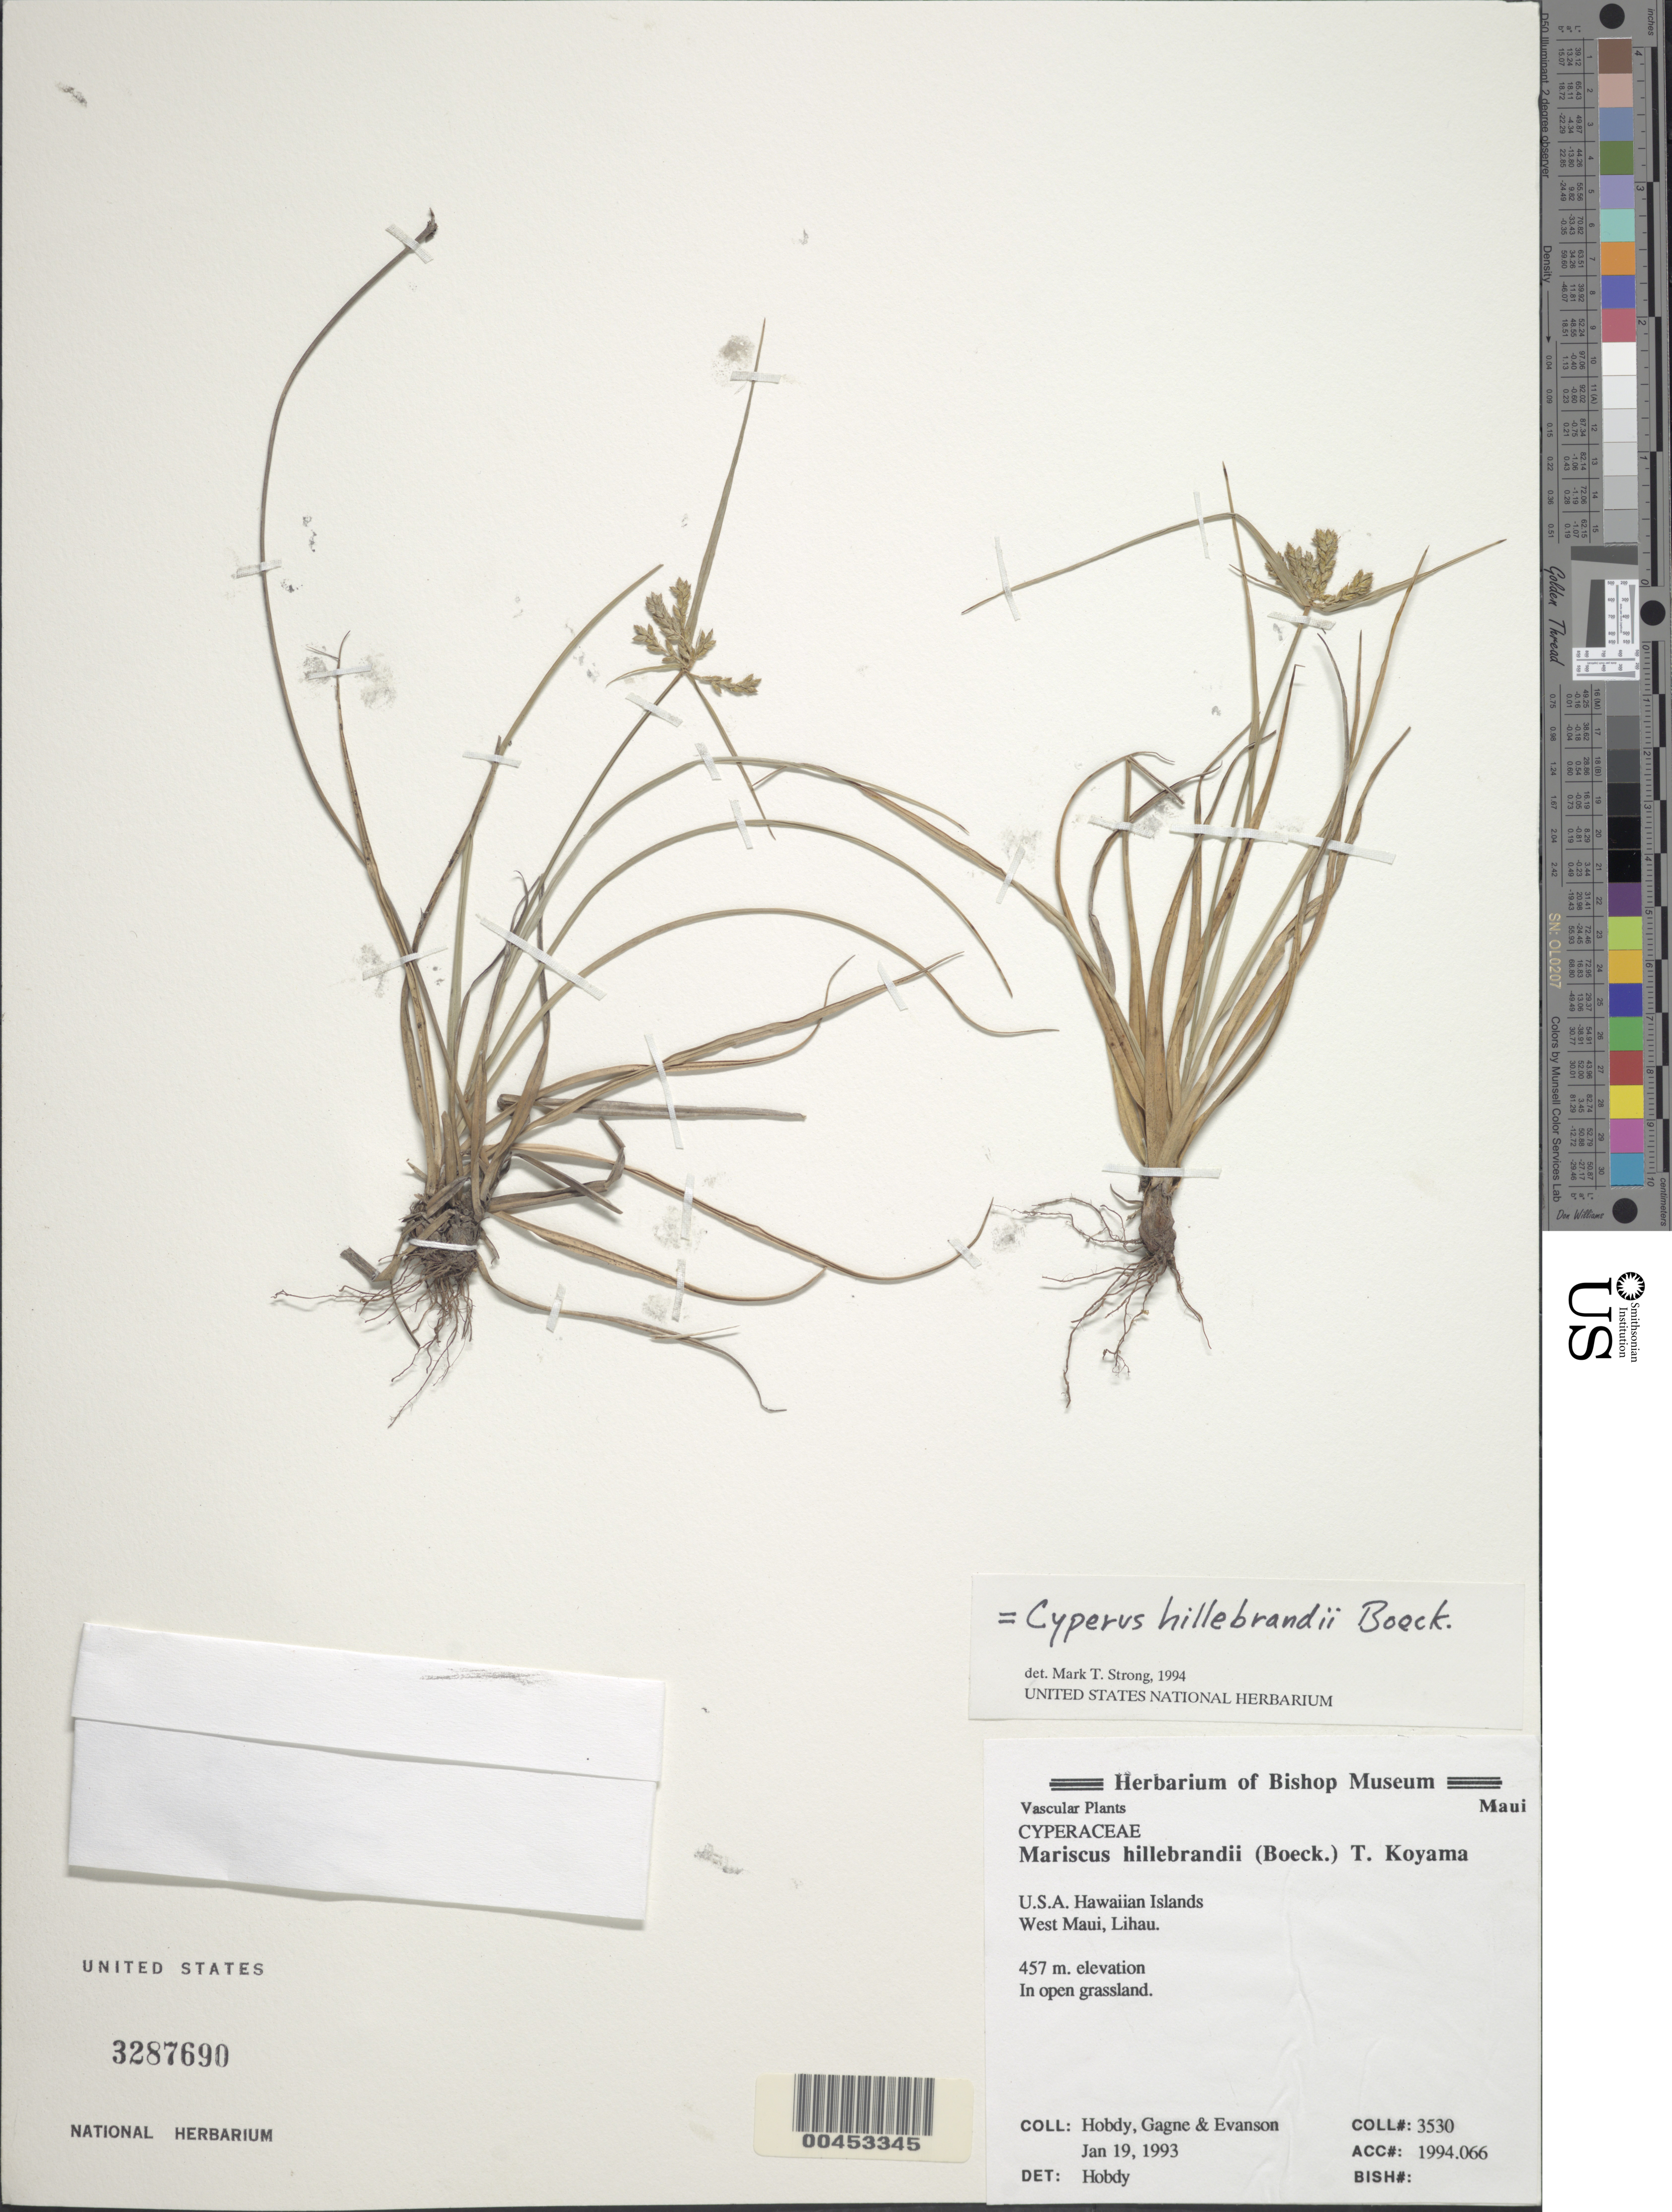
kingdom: Plantae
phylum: Tracheophyta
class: Liliopsida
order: Poales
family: Cyperaceae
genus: Cyperus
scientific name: Cyperus hillebrandii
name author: Boeckeler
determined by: Strong, M. T., (US), Smithsonian Institution - National Museum of Natural History (UNITED STATES)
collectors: R. Hobdy, -. Gagne & -. Evanson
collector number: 3530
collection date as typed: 19 Jan 1993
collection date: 1993-01-19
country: United States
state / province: Hawaii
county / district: Maui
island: Maui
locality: W Maui, Lihau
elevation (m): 457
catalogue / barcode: US 3287690